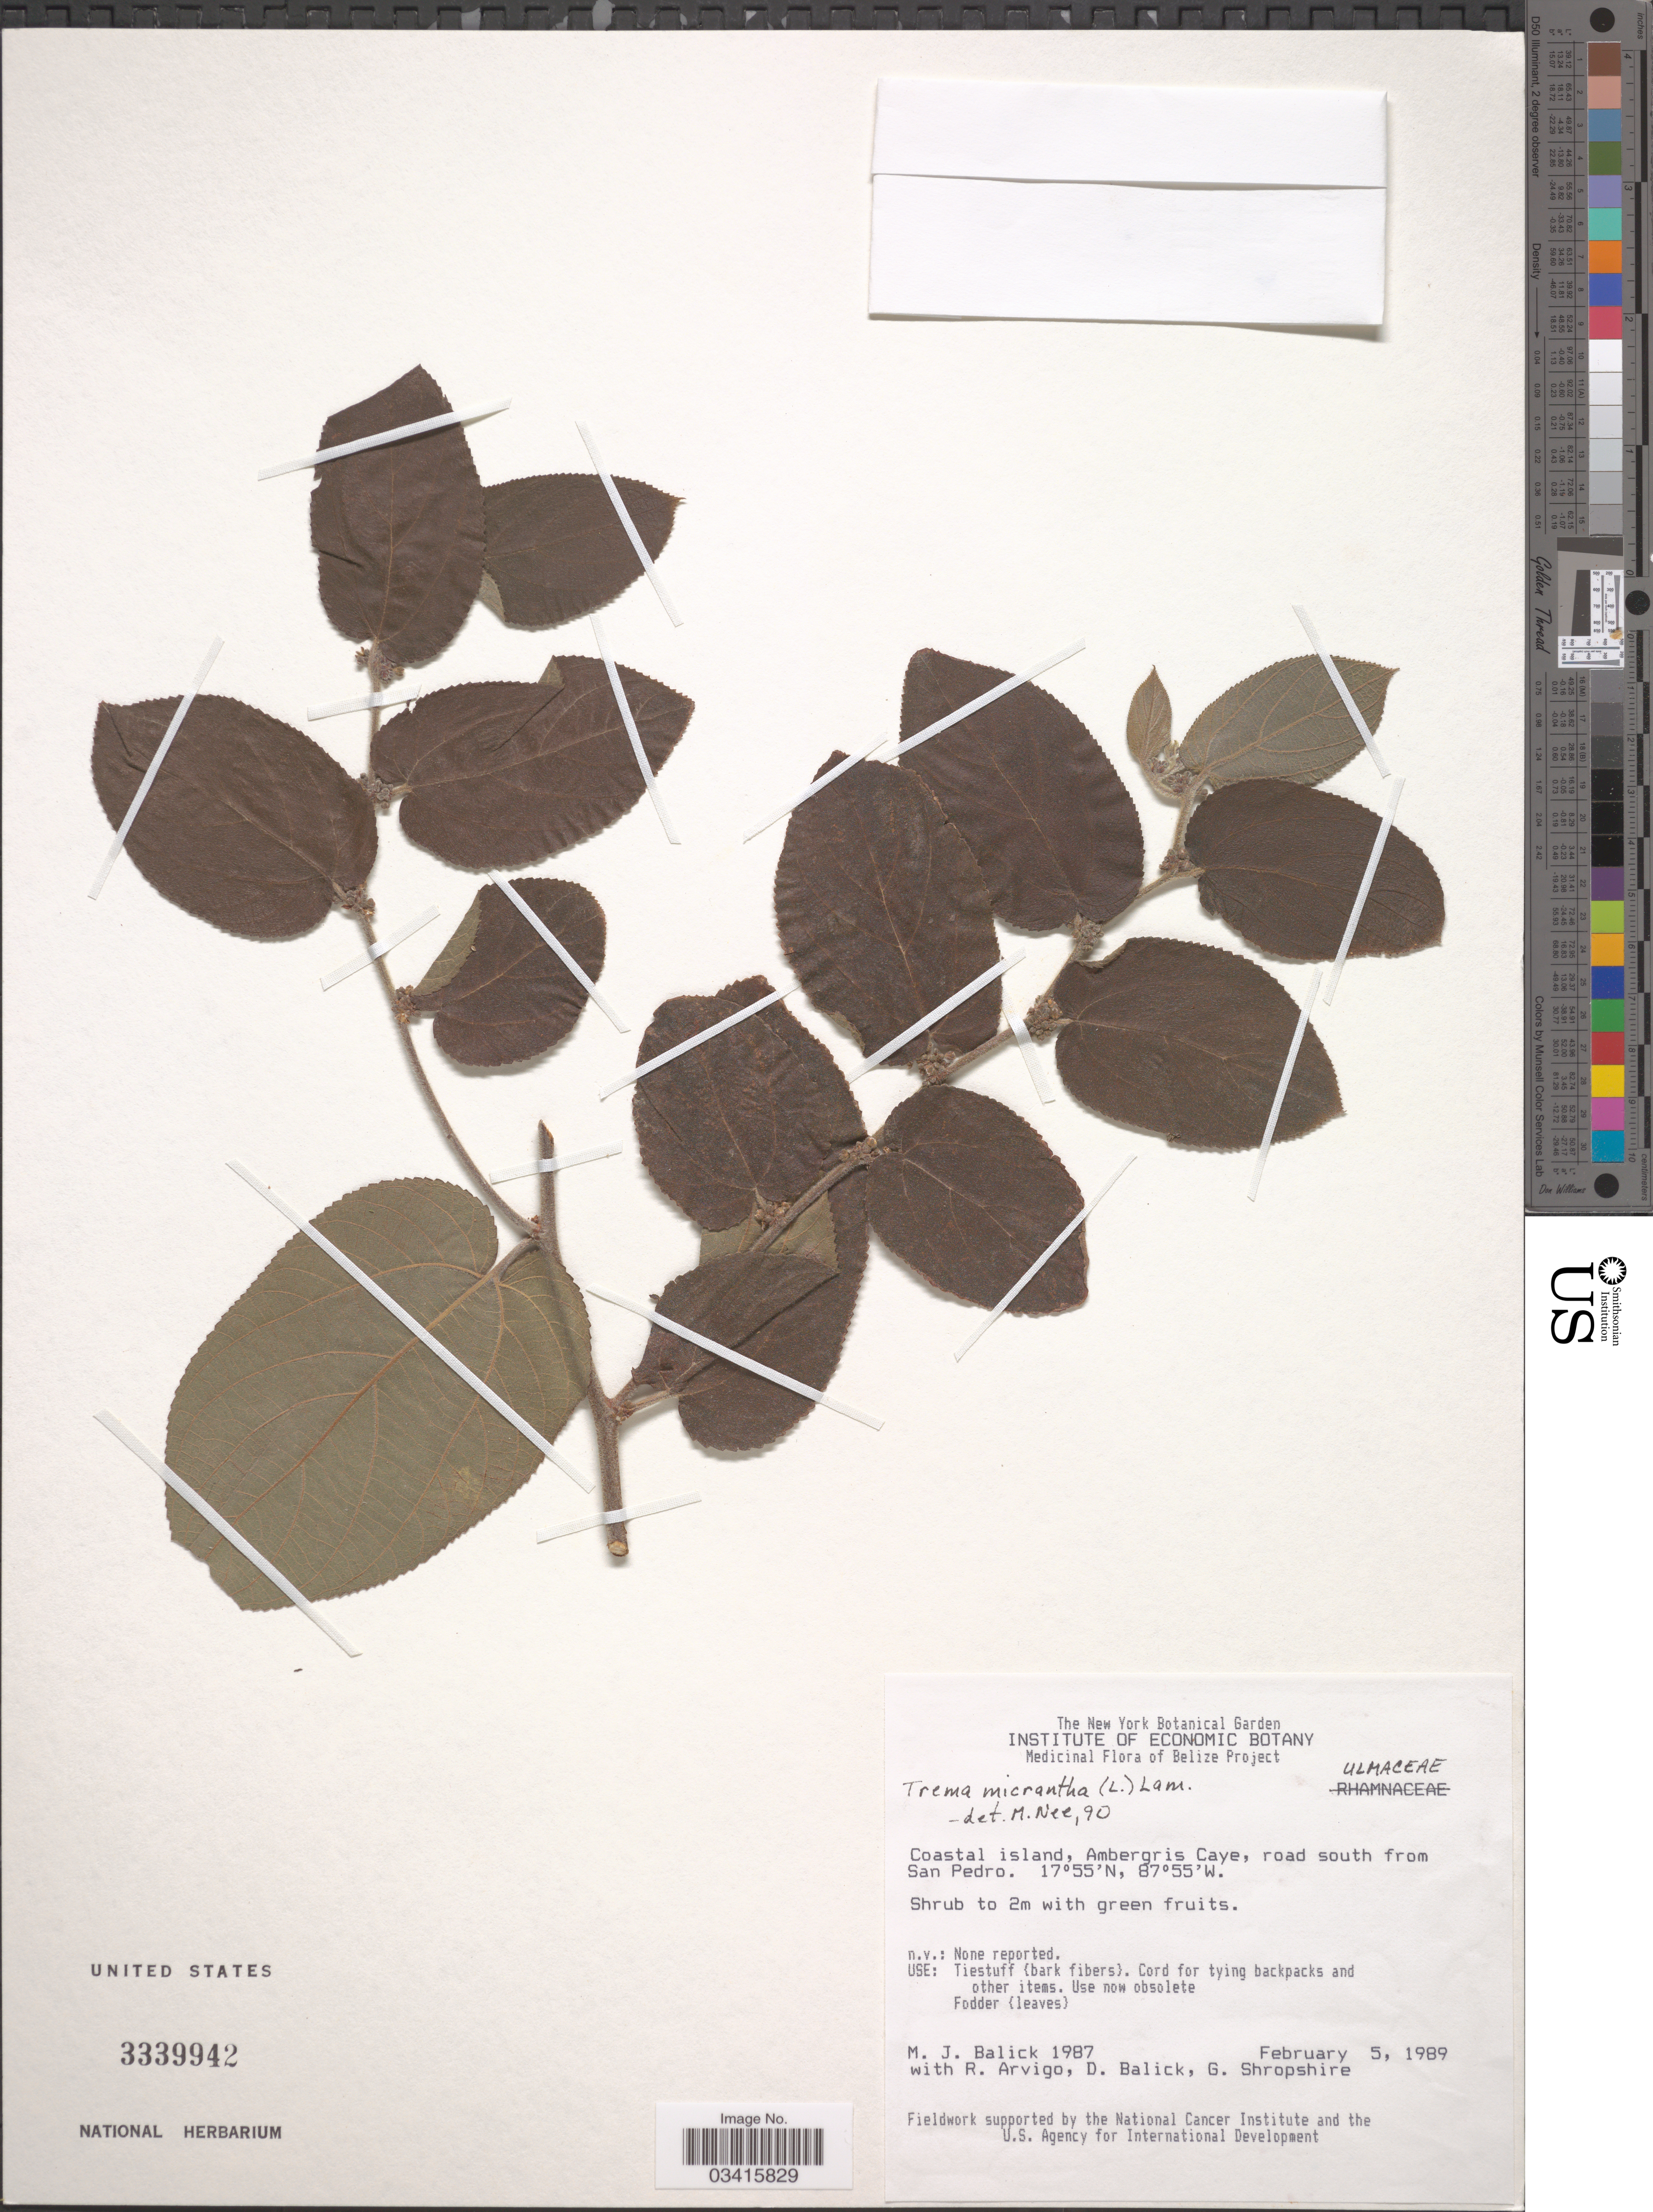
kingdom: Plantae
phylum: Tracheophyta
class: Magnoliopsida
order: Rosales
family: Cannabaceae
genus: Trema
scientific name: Trema micranthum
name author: (L.) Blume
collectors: M. J. Balick, R. Arvigo, D. Balick & G. Shropshire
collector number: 1987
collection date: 1989-02-05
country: Turks and Caicos Islands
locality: Coastal island, Ambergris Caye, road south from San Pedro.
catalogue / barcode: US 3339942